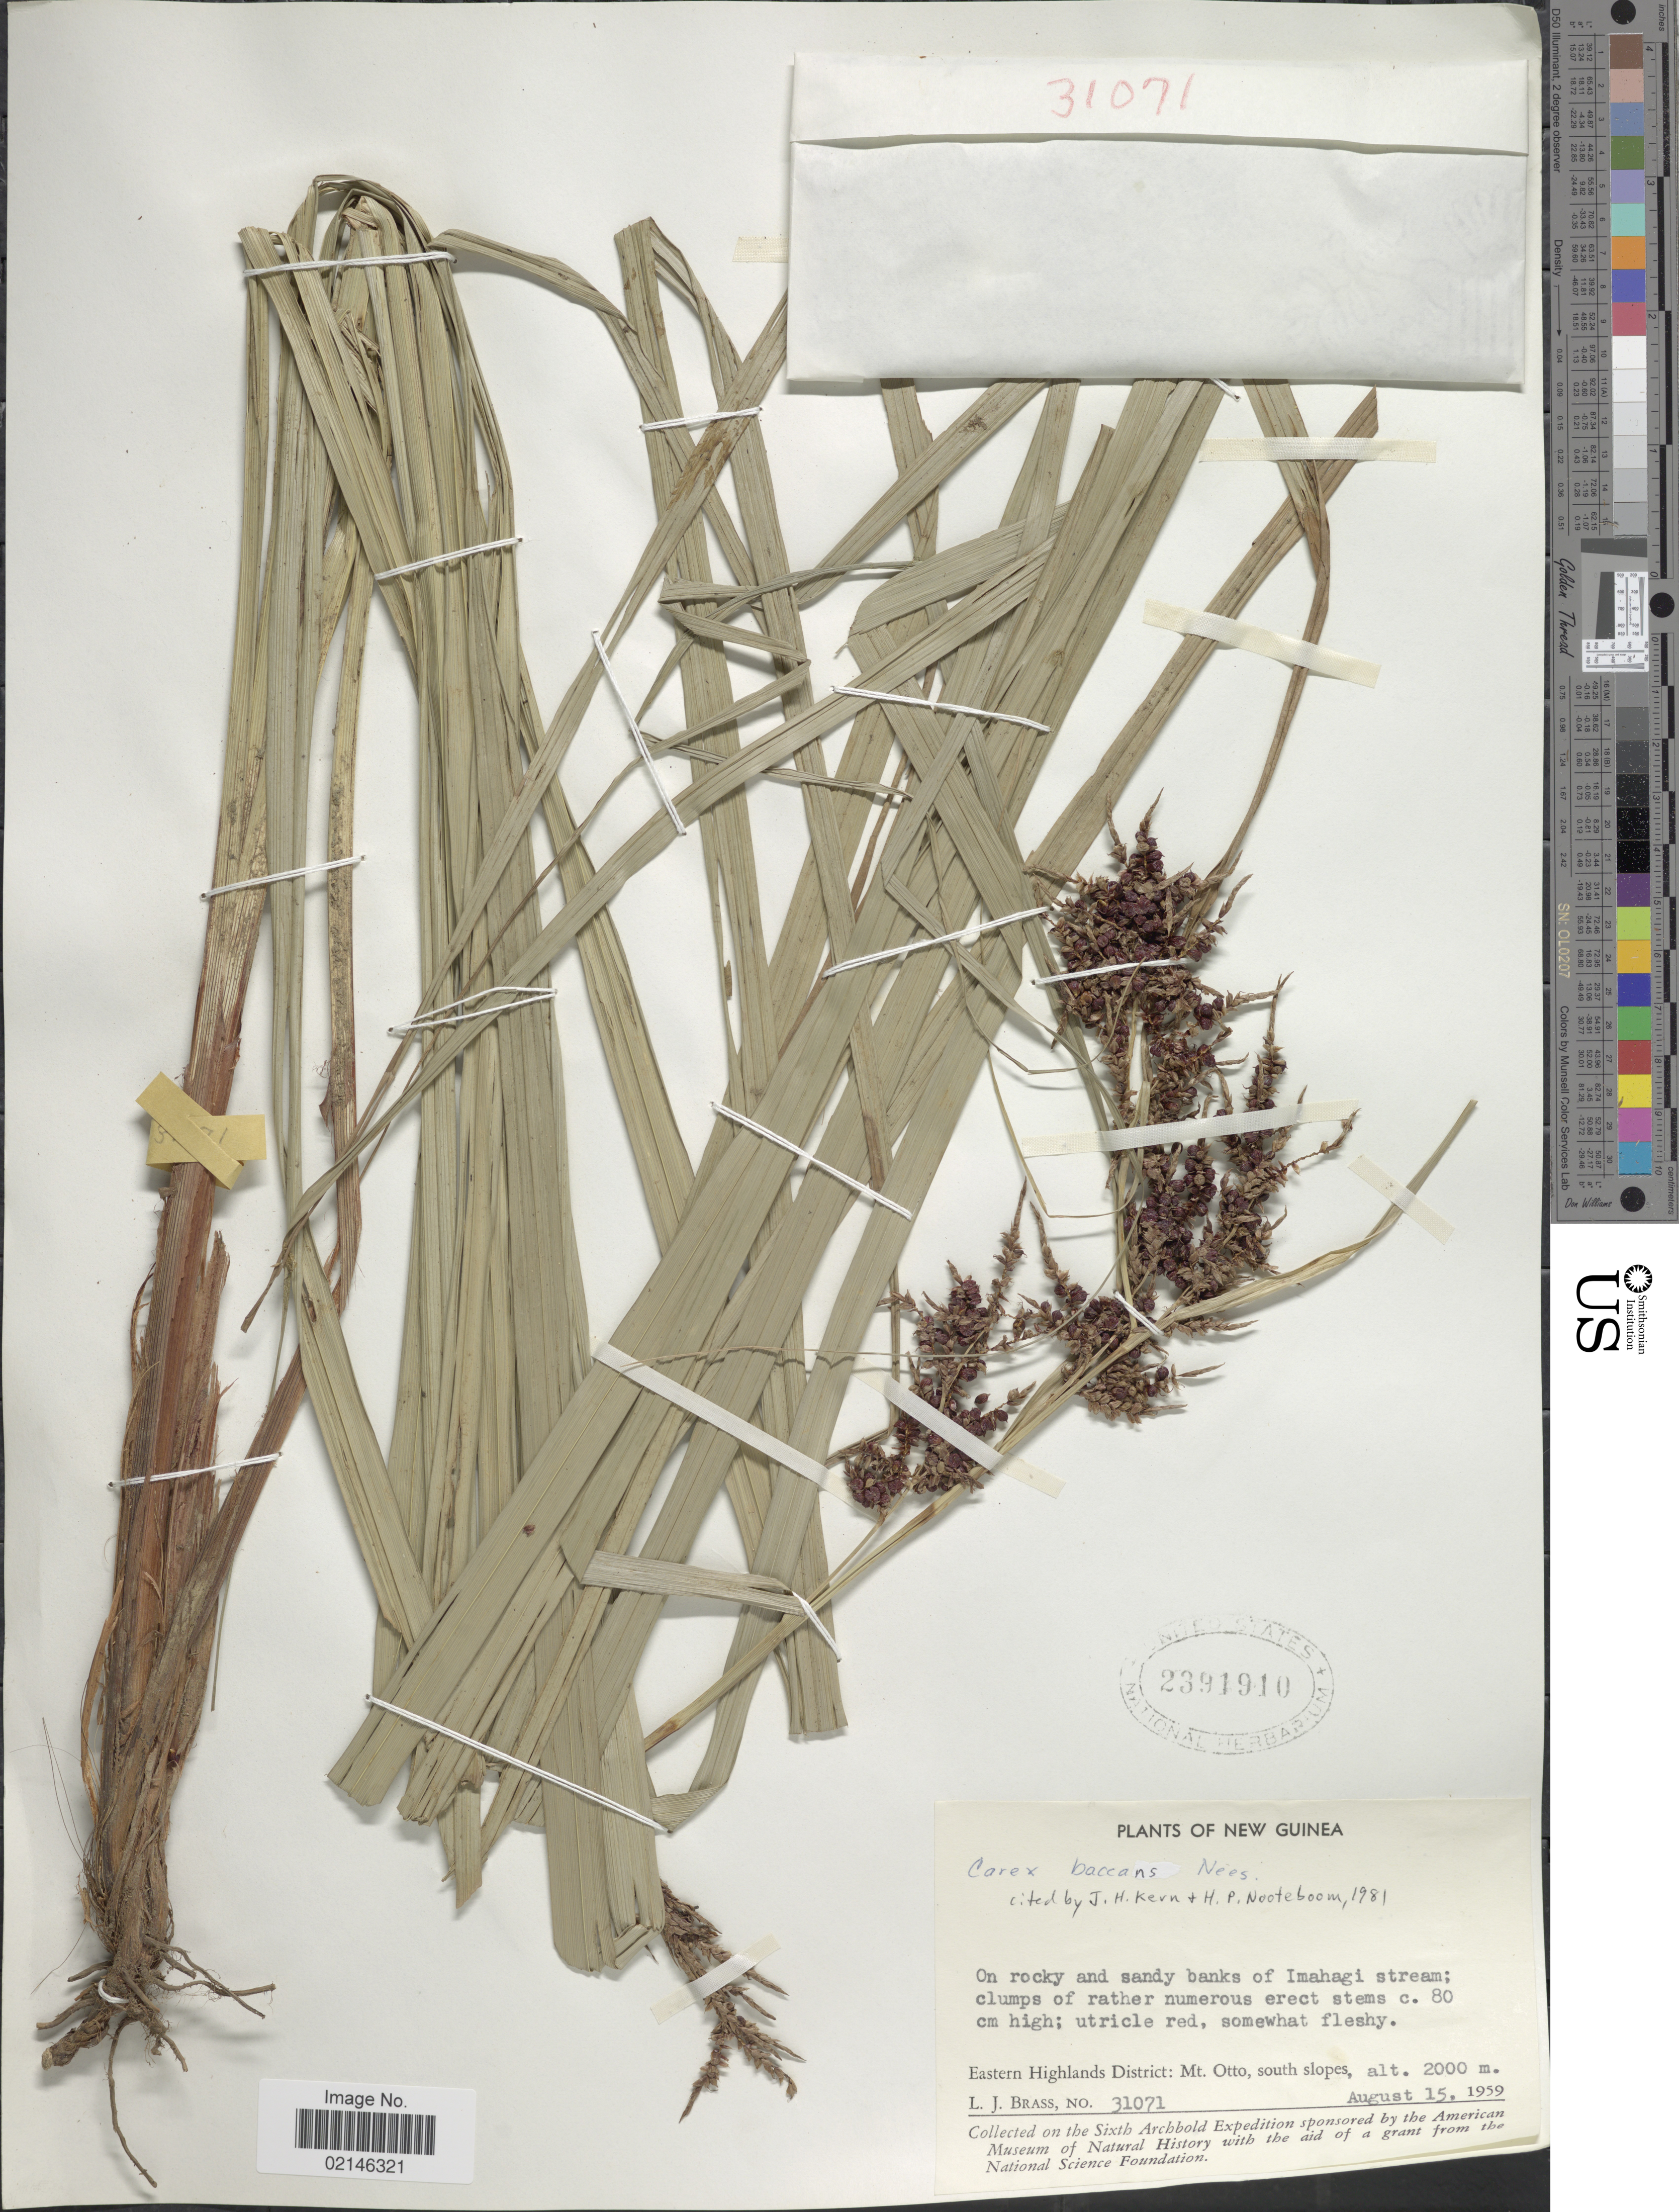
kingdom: Plantae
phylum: Tracheophyta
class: Liliopsida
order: Poales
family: Cyperaceae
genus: Carex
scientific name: Carex baccans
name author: Nees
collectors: L. J. Brass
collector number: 31071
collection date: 1959-08-15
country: Papua New Guinea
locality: New Guinea. Eastern Highlands: Mt. Otto, south slopes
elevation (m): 2000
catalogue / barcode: US 2391910